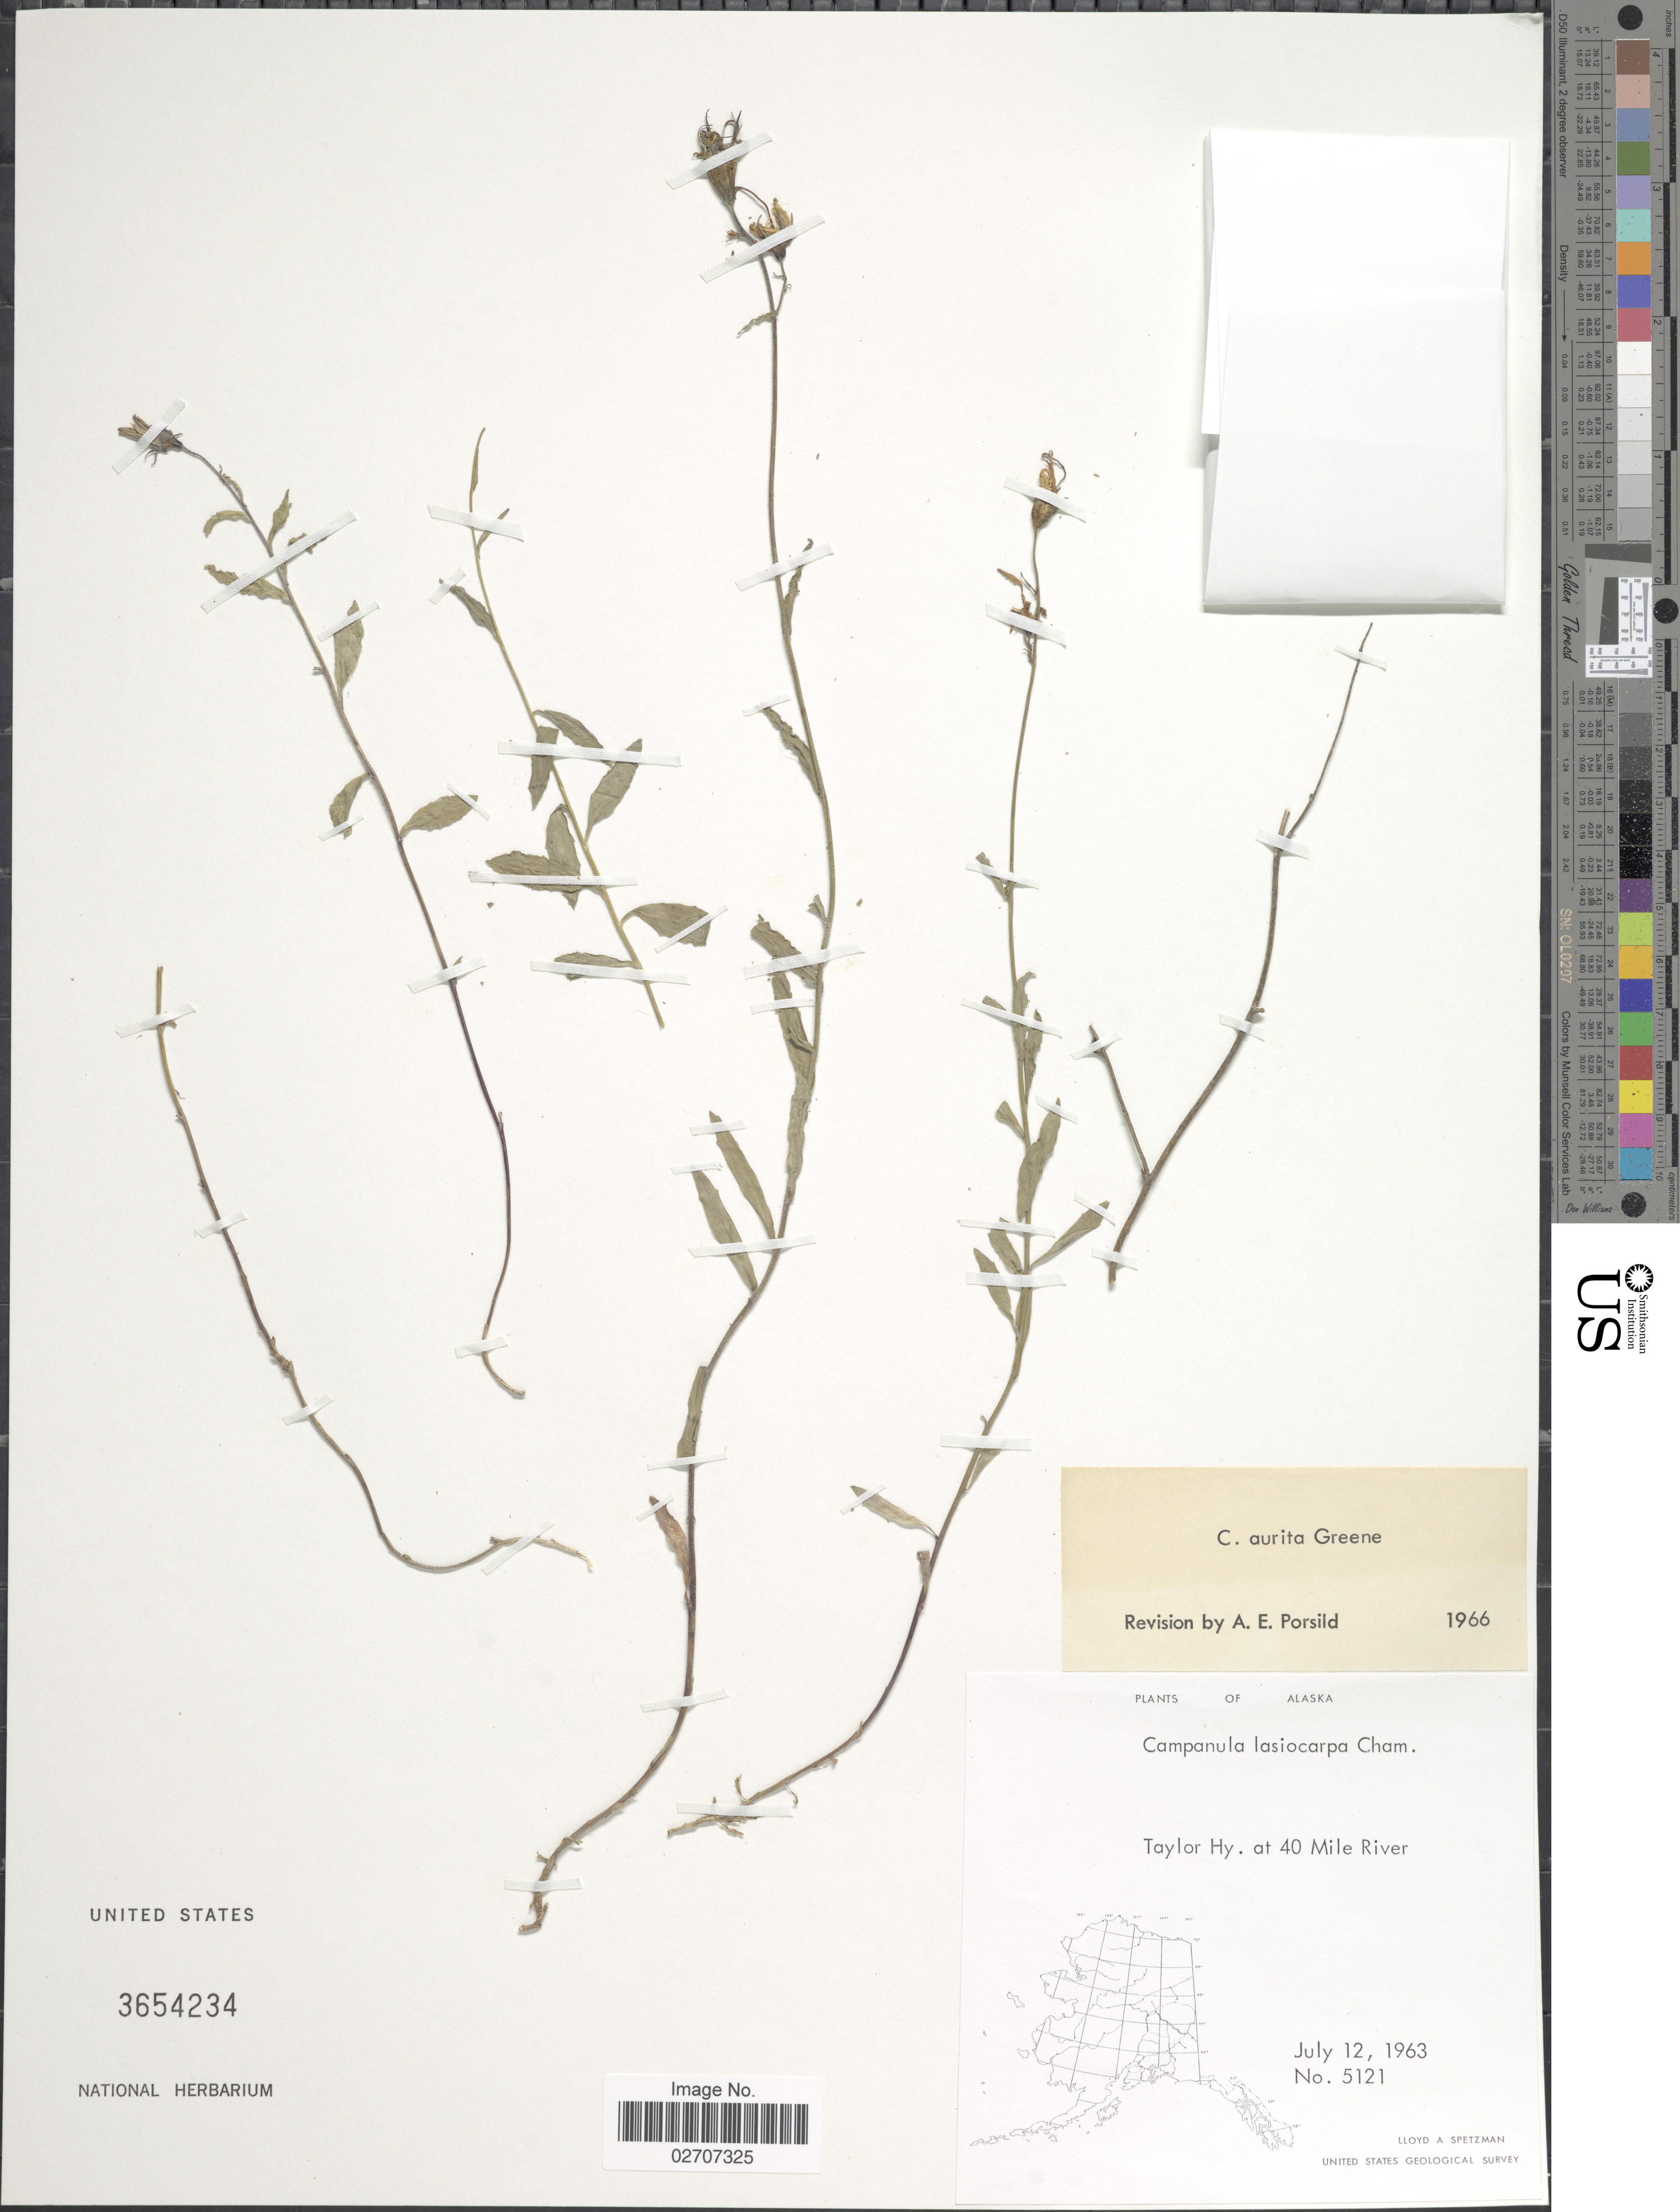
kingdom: Plantae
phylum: Tracheophyta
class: Magnoliopsida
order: Asterales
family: Campanulaceae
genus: Campanula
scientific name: Campanula lasiocarpa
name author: Cham.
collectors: L. Spetzman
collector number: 5121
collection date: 1963-07-12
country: United States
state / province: Alaska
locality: Taylor Hy. at 40 Mile River.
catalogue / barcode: US 3654234